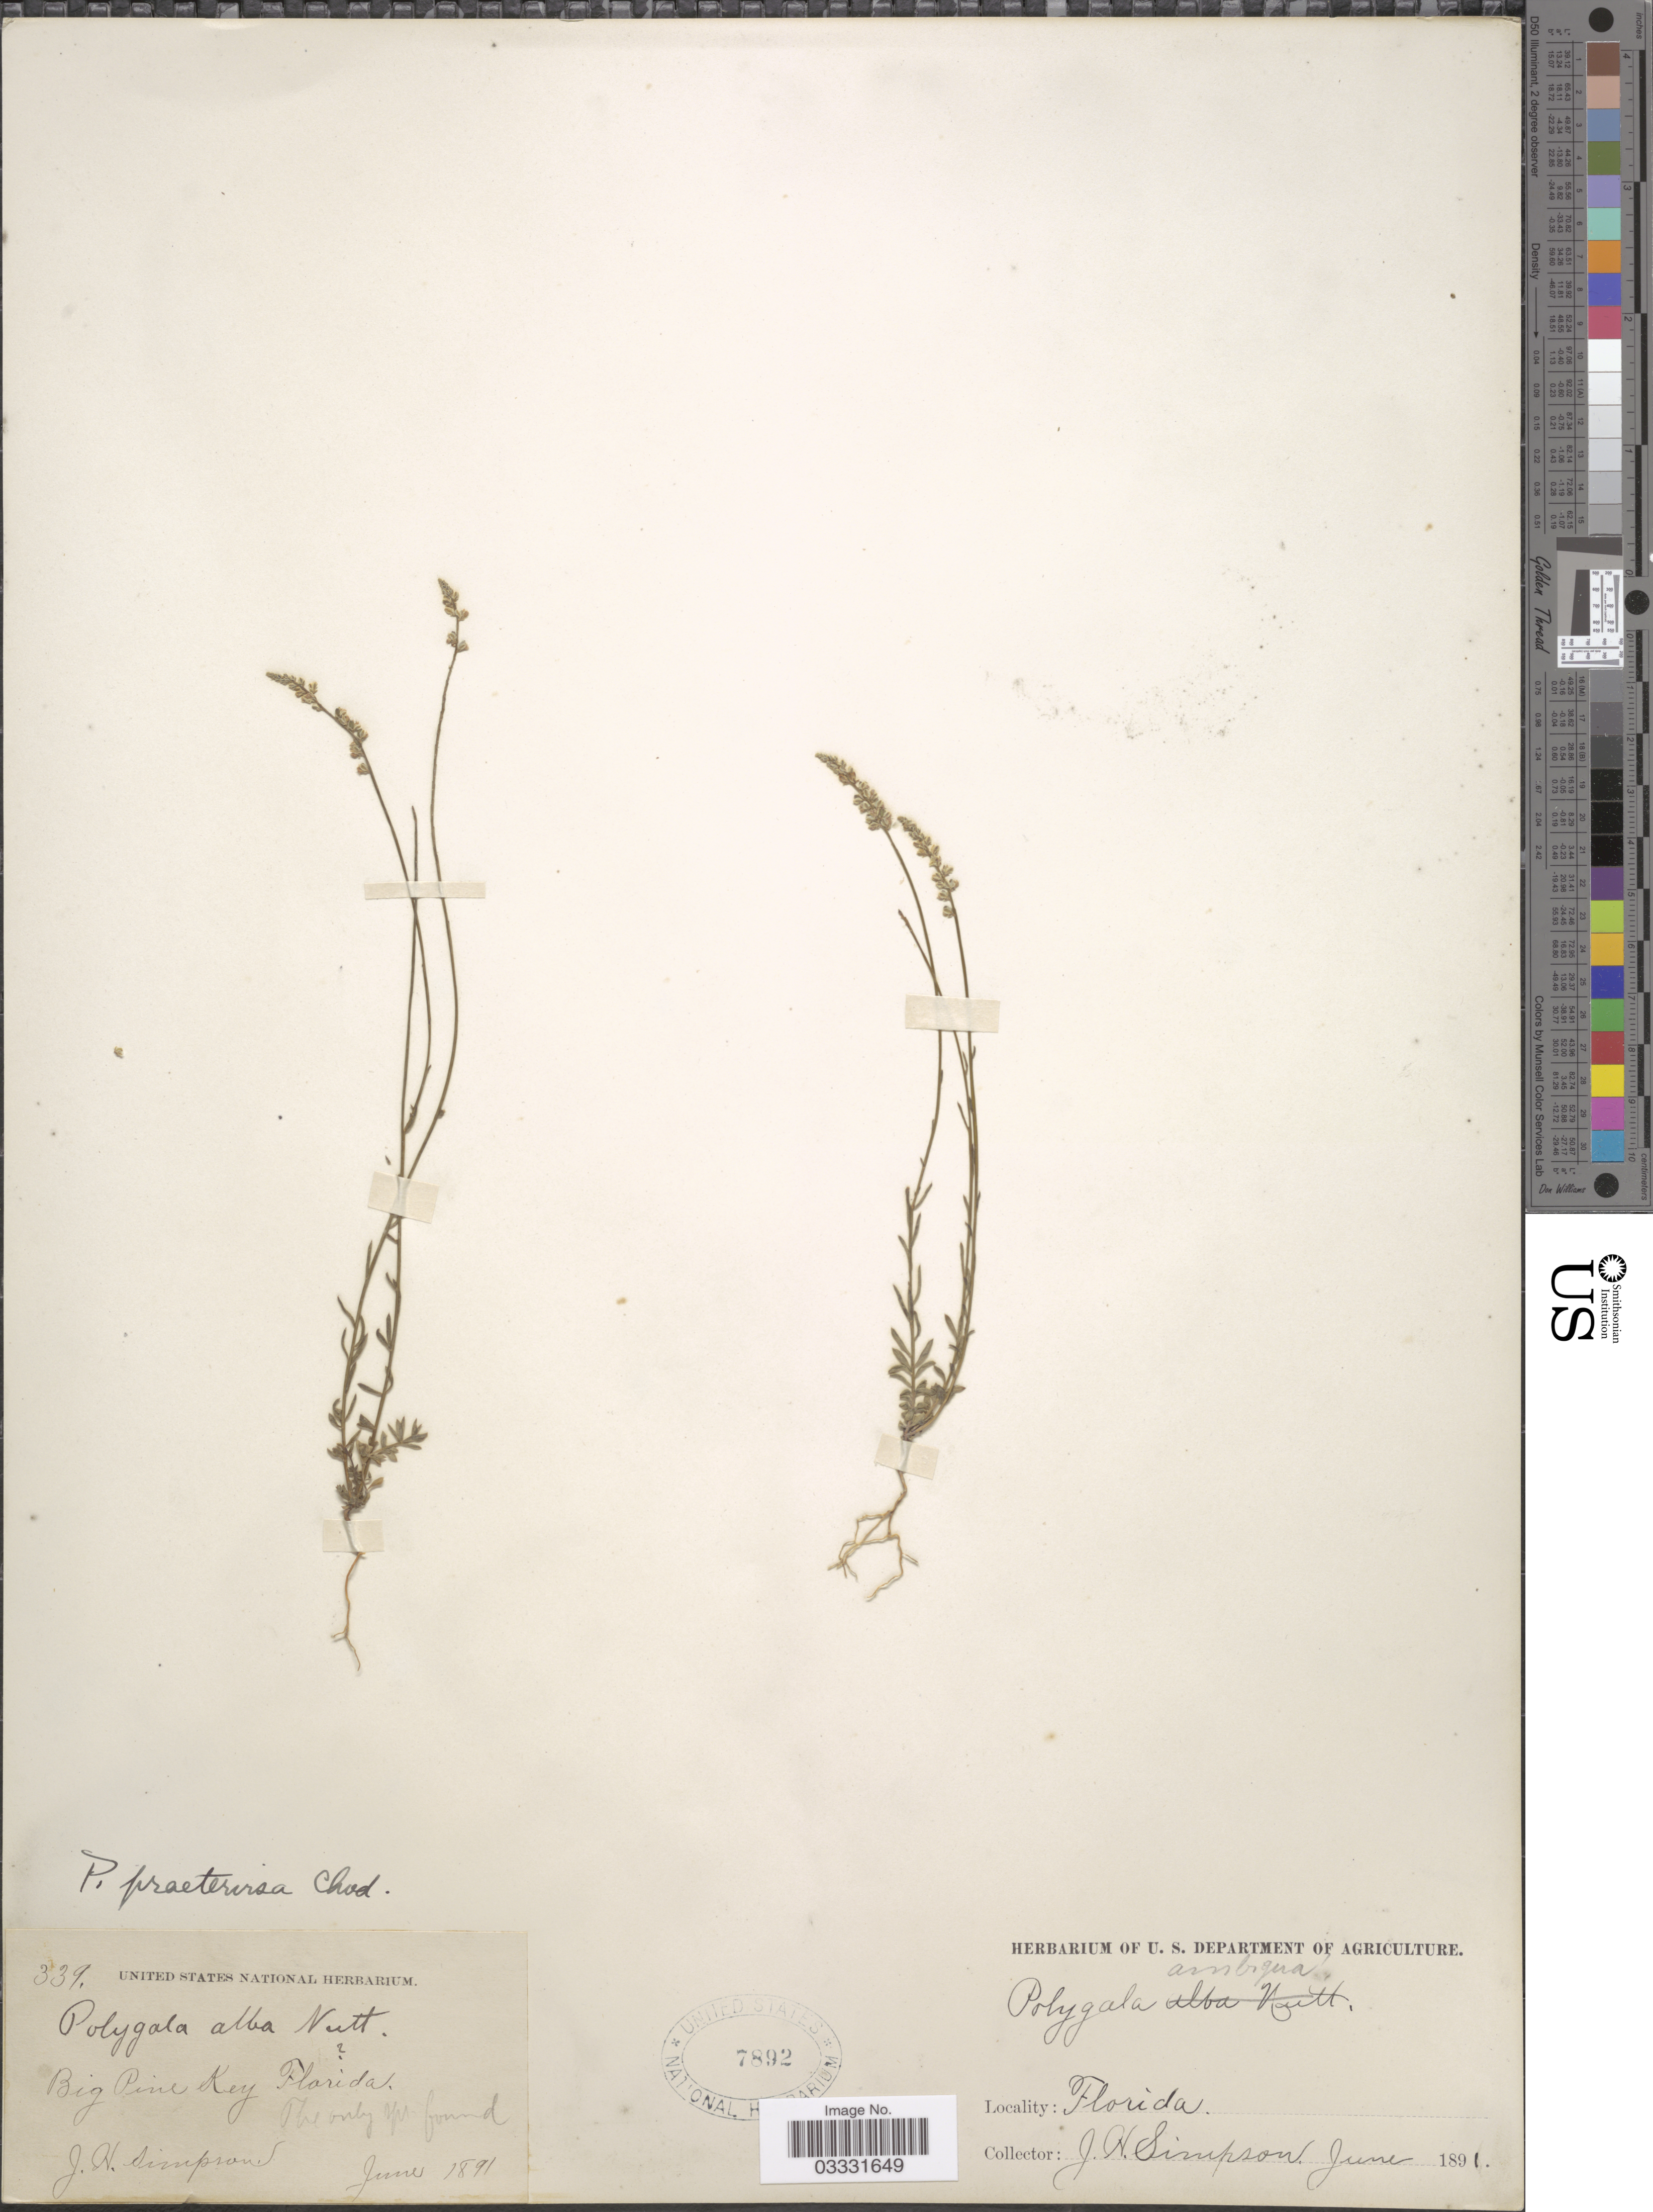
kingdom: Plantae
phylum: Tracheophyta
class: Magnoliopsida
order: Fabales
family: Polygalaceae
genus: Polygala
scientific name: Polygala praetervisa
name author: Chodat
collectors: J. H. Simpson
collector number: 339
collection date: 1891-06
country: United States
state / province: Florida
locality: Big Pine Key.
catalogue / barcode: US 7892